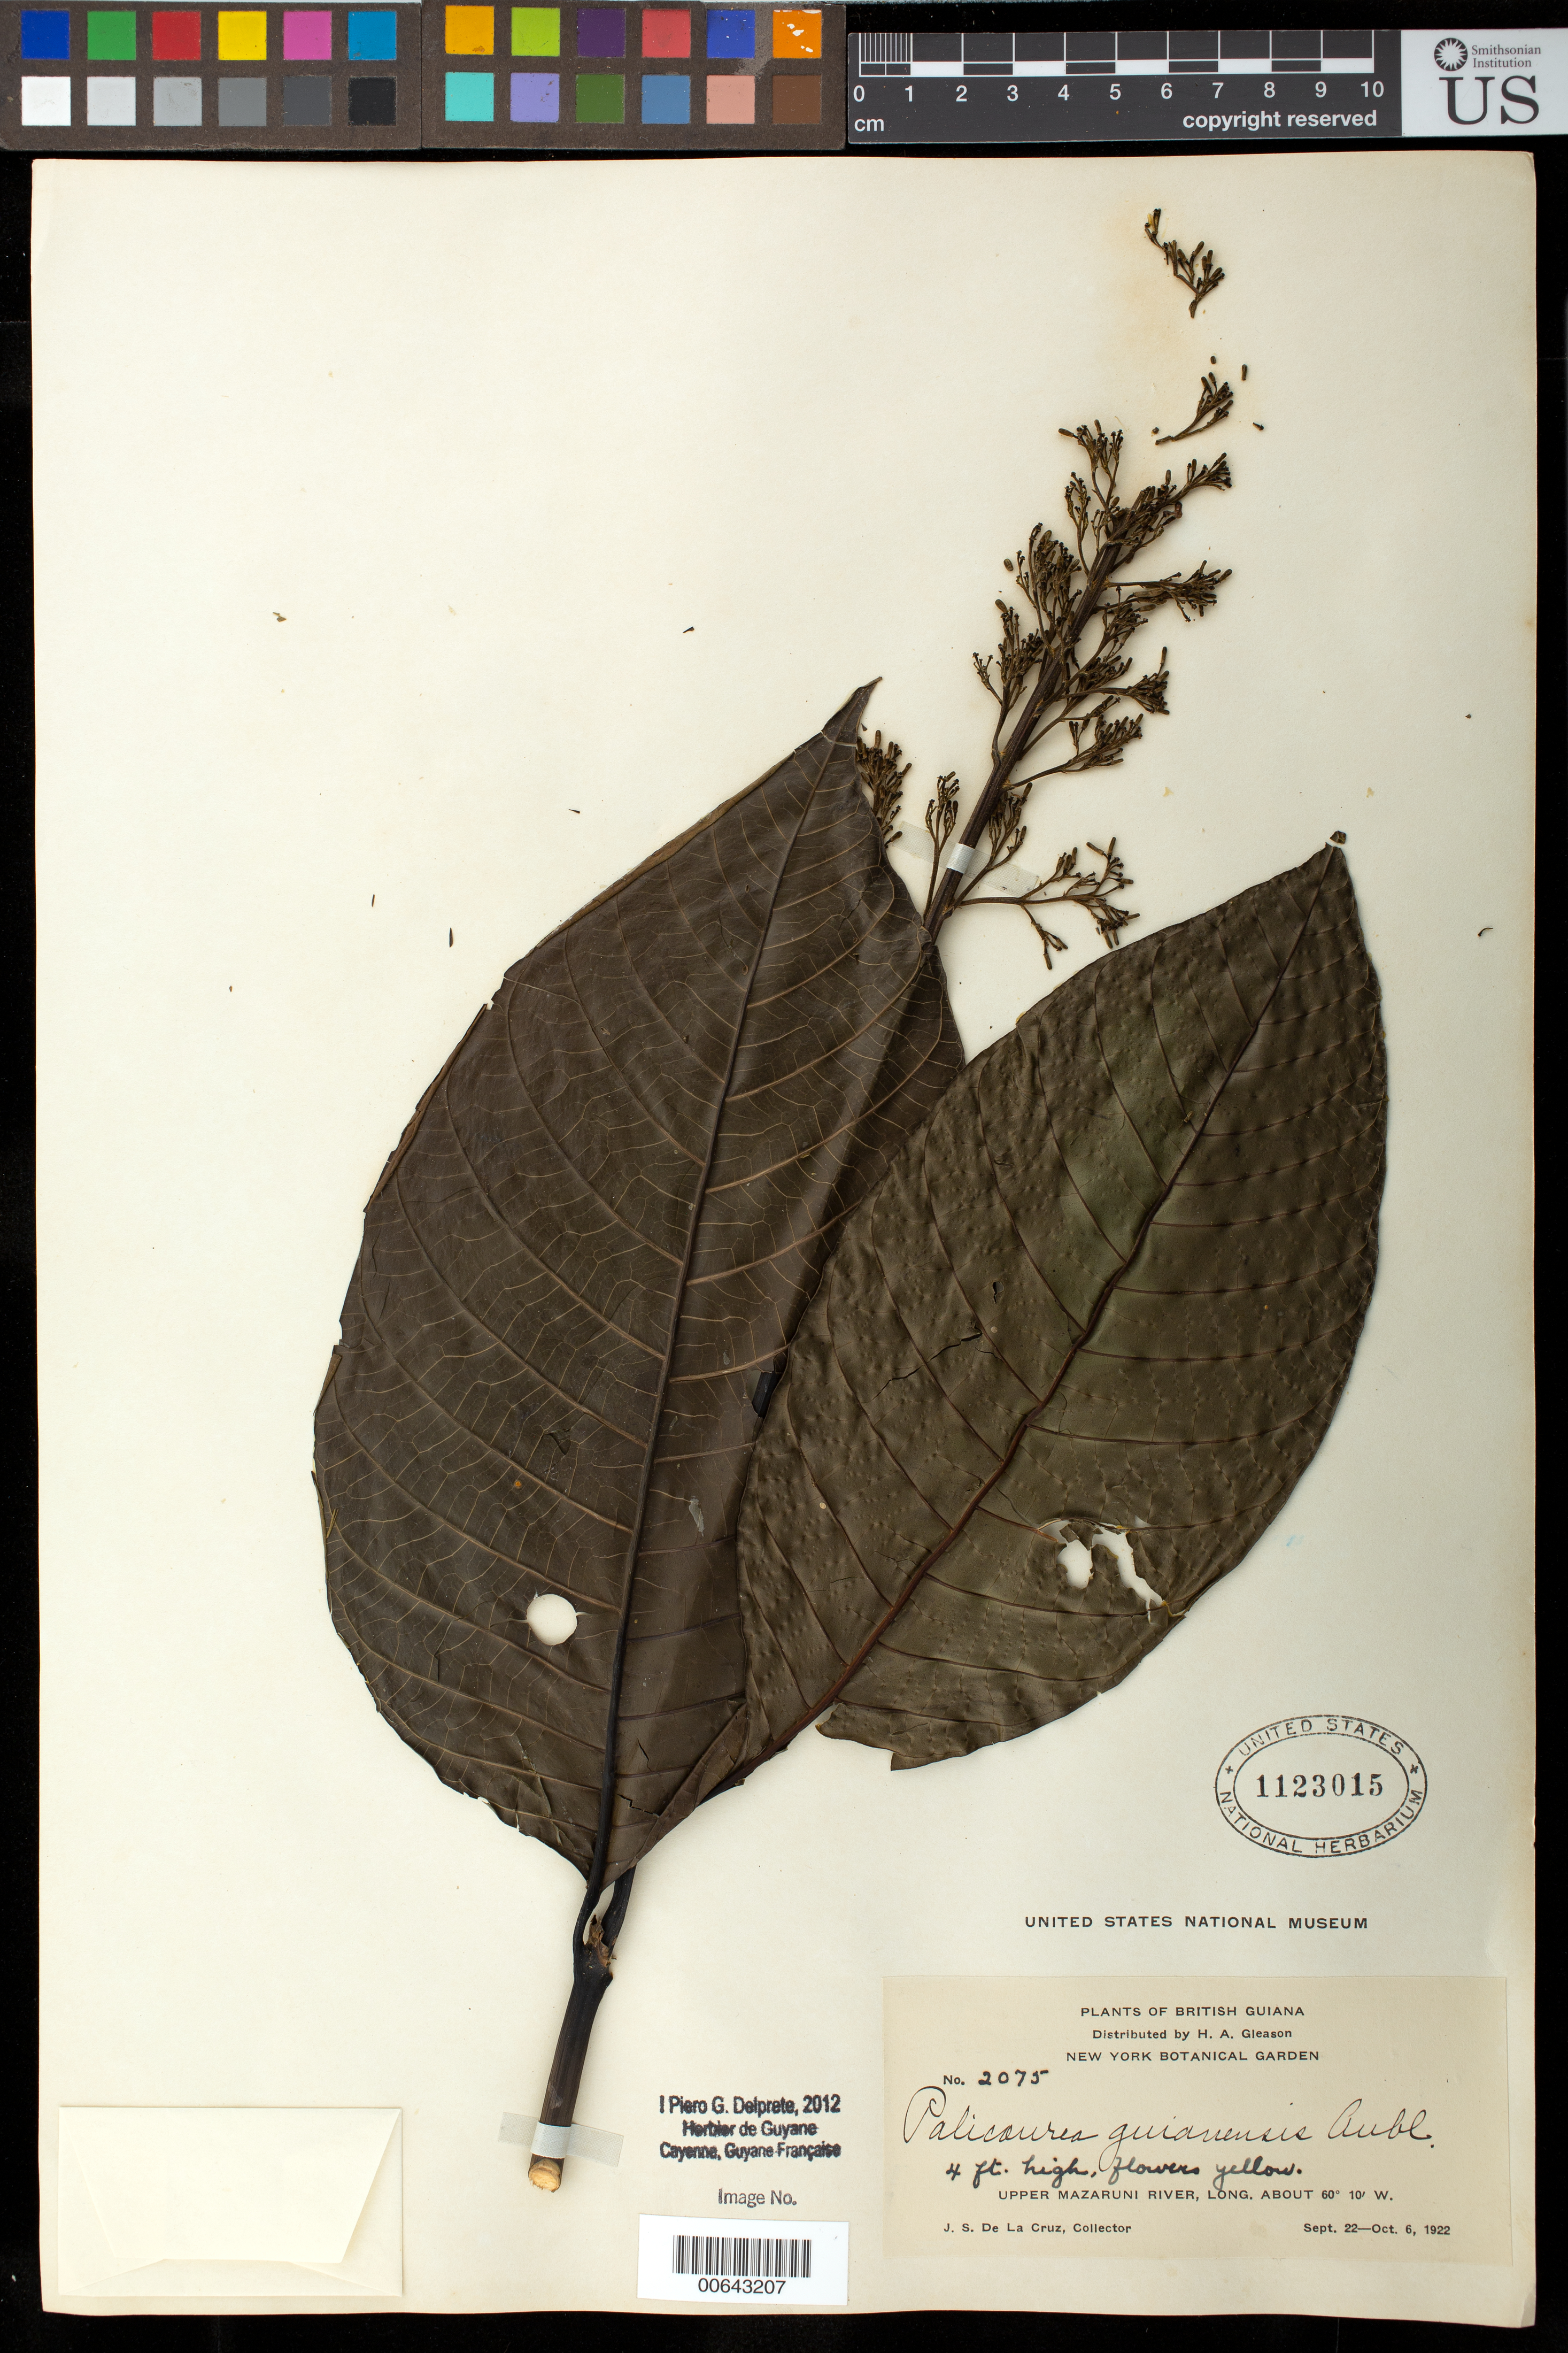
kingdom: Plantae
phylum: Tracheophyta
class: Magnoliopsida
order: Gentianales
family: Rubiaceae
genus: Palicourea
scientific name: Palicourea guianensis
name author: Aubl.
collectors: J. S. de la Cruz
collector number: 2075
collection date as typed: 22-Sep-22 to 6-Oct-22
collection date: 1922-09-22/1922-10-06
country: Guyana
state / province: Cuyuni-Mazaruni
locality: Upper Mazaruni R.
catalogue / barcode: US 1123015